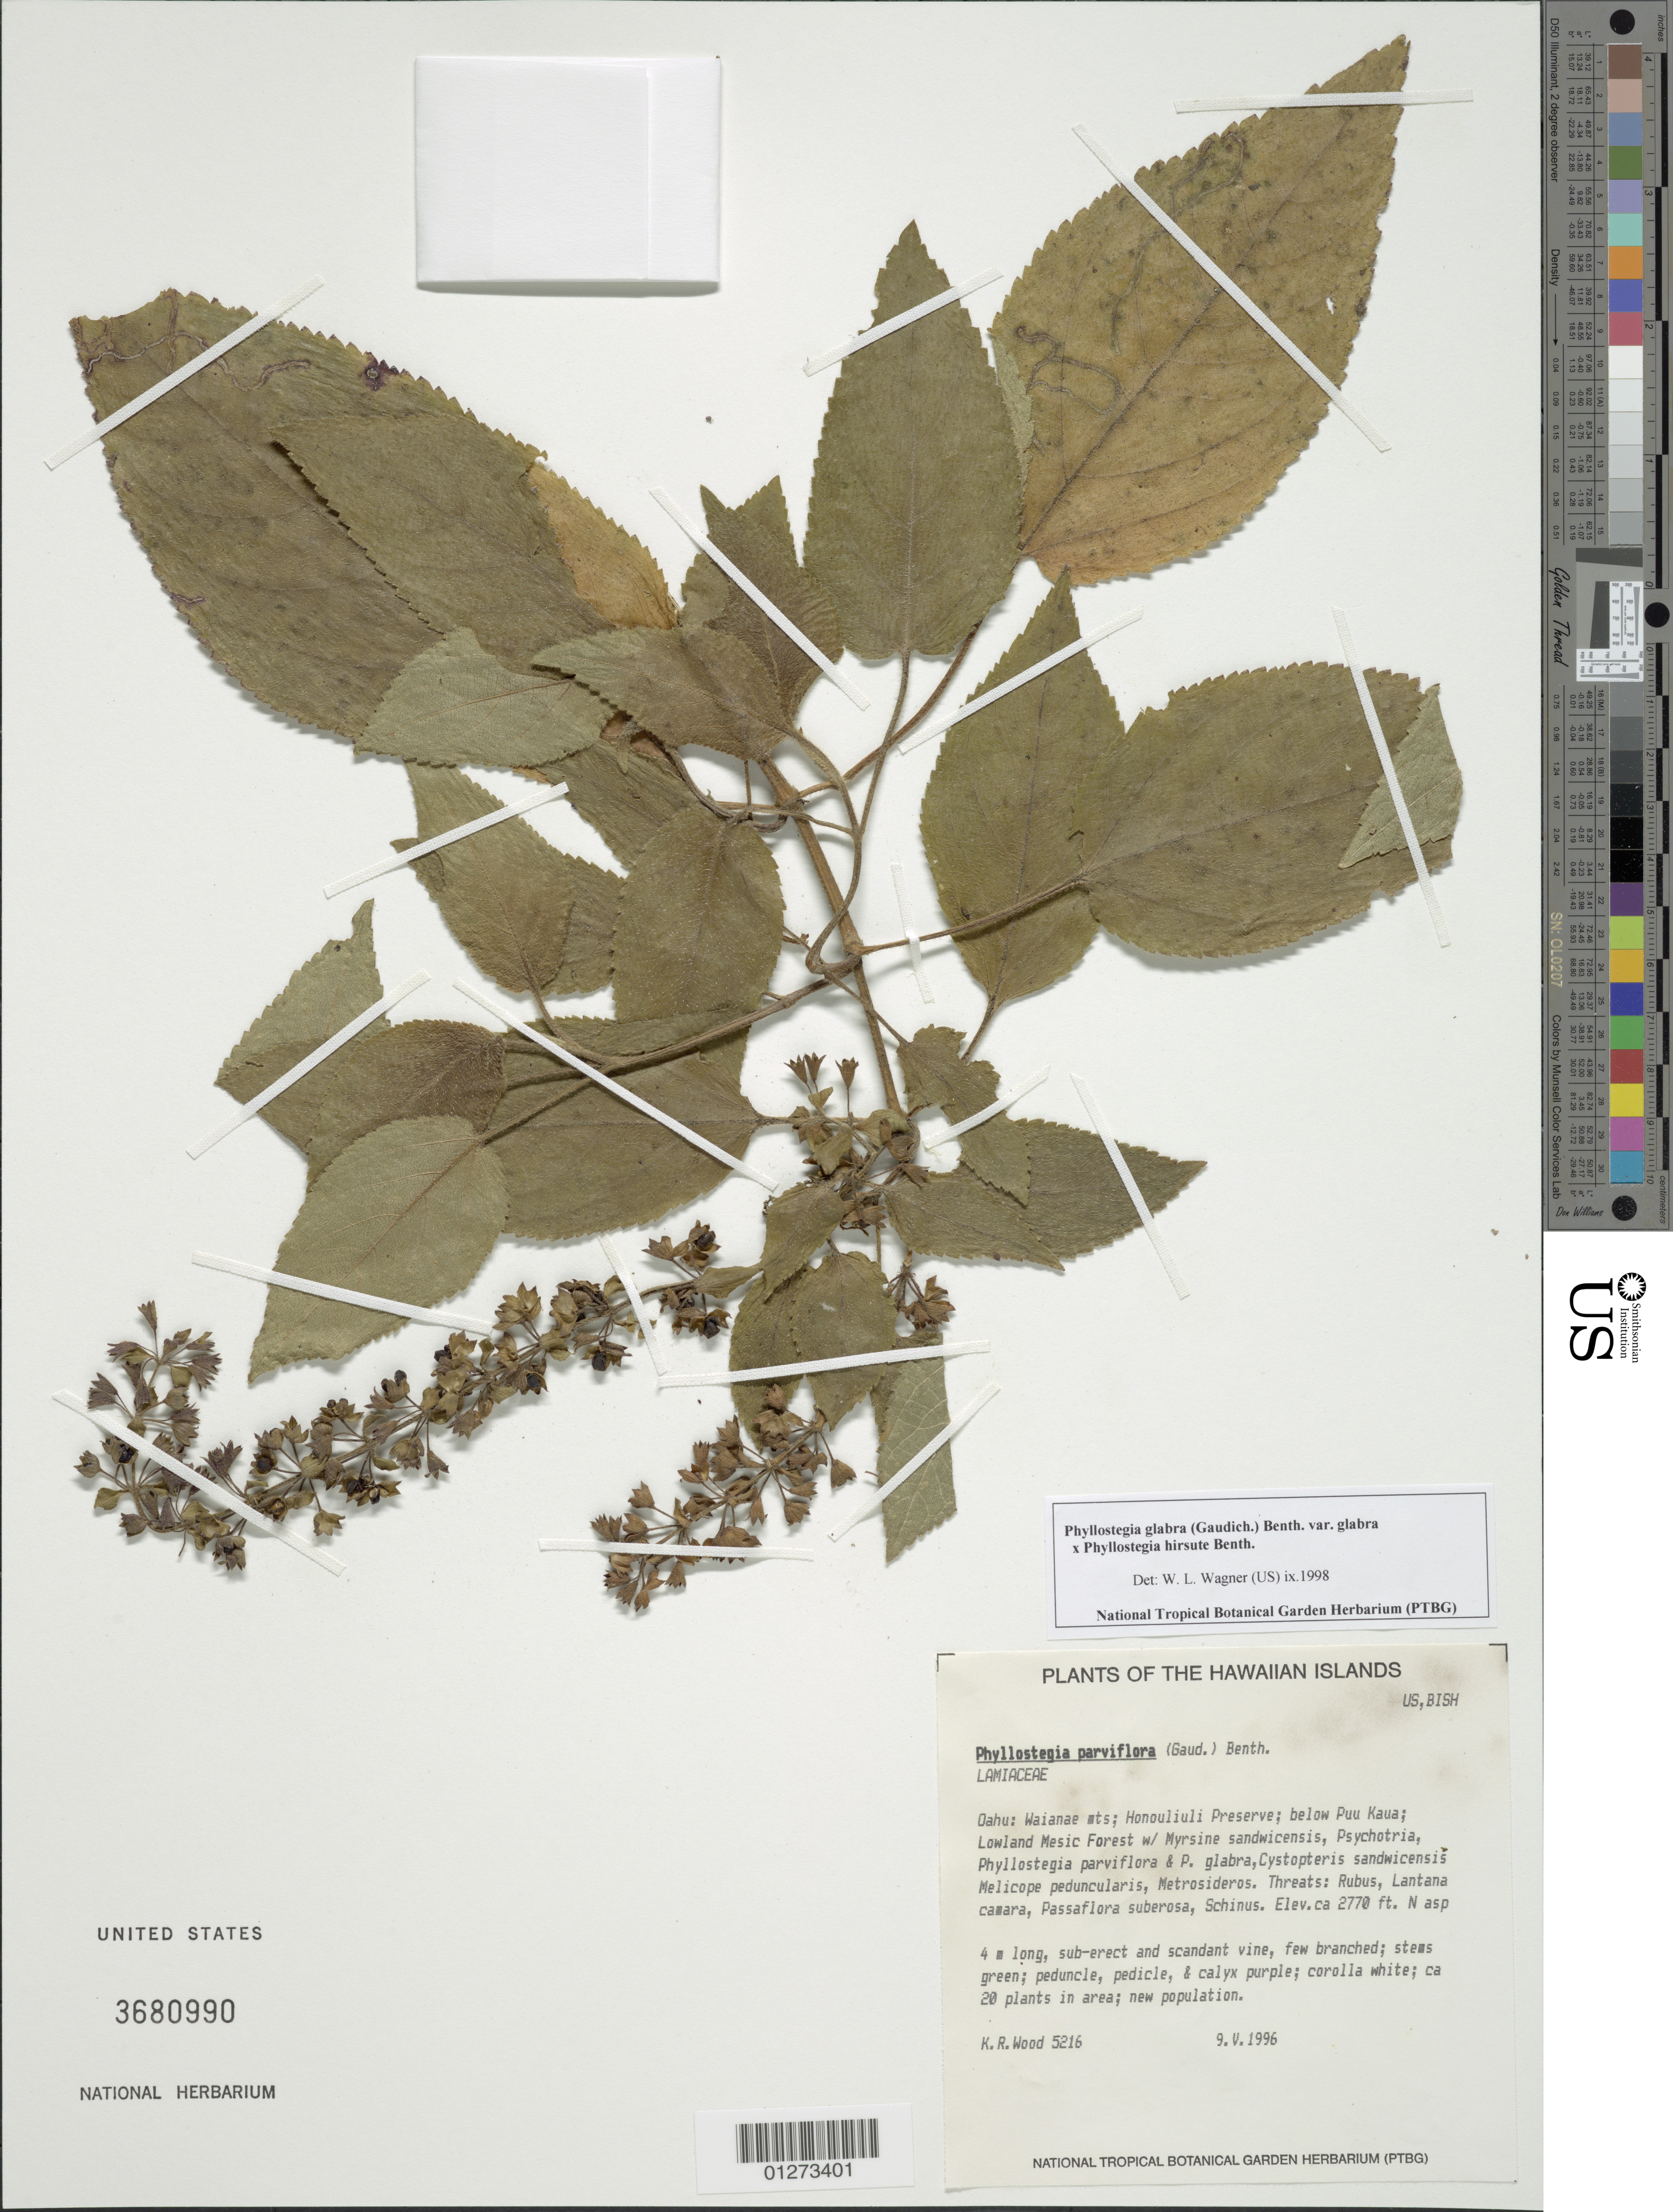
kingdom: Plantae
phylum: Tracheophyta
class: Magnoliopsida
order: Lamiales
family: Lamiaceae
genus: Phyllostegia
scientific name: Phyllostegia glabra var. glabra x P. hirsuta Benth.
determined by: Wagner, W. L., (BOT), Smithsonian Institution - National Museum of Natural History (UNITED STATES)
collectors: K. R. Wood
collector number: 5216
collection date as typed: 9 May 1996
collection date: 1996-05-09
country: United States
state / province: Hawaii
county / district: Honolulu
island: Oahu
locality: Waianae Mts; Honouliuli Preserve; below Puu Kaua.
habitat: Lowland mesic forest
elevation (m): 844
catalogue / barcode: US 3680990